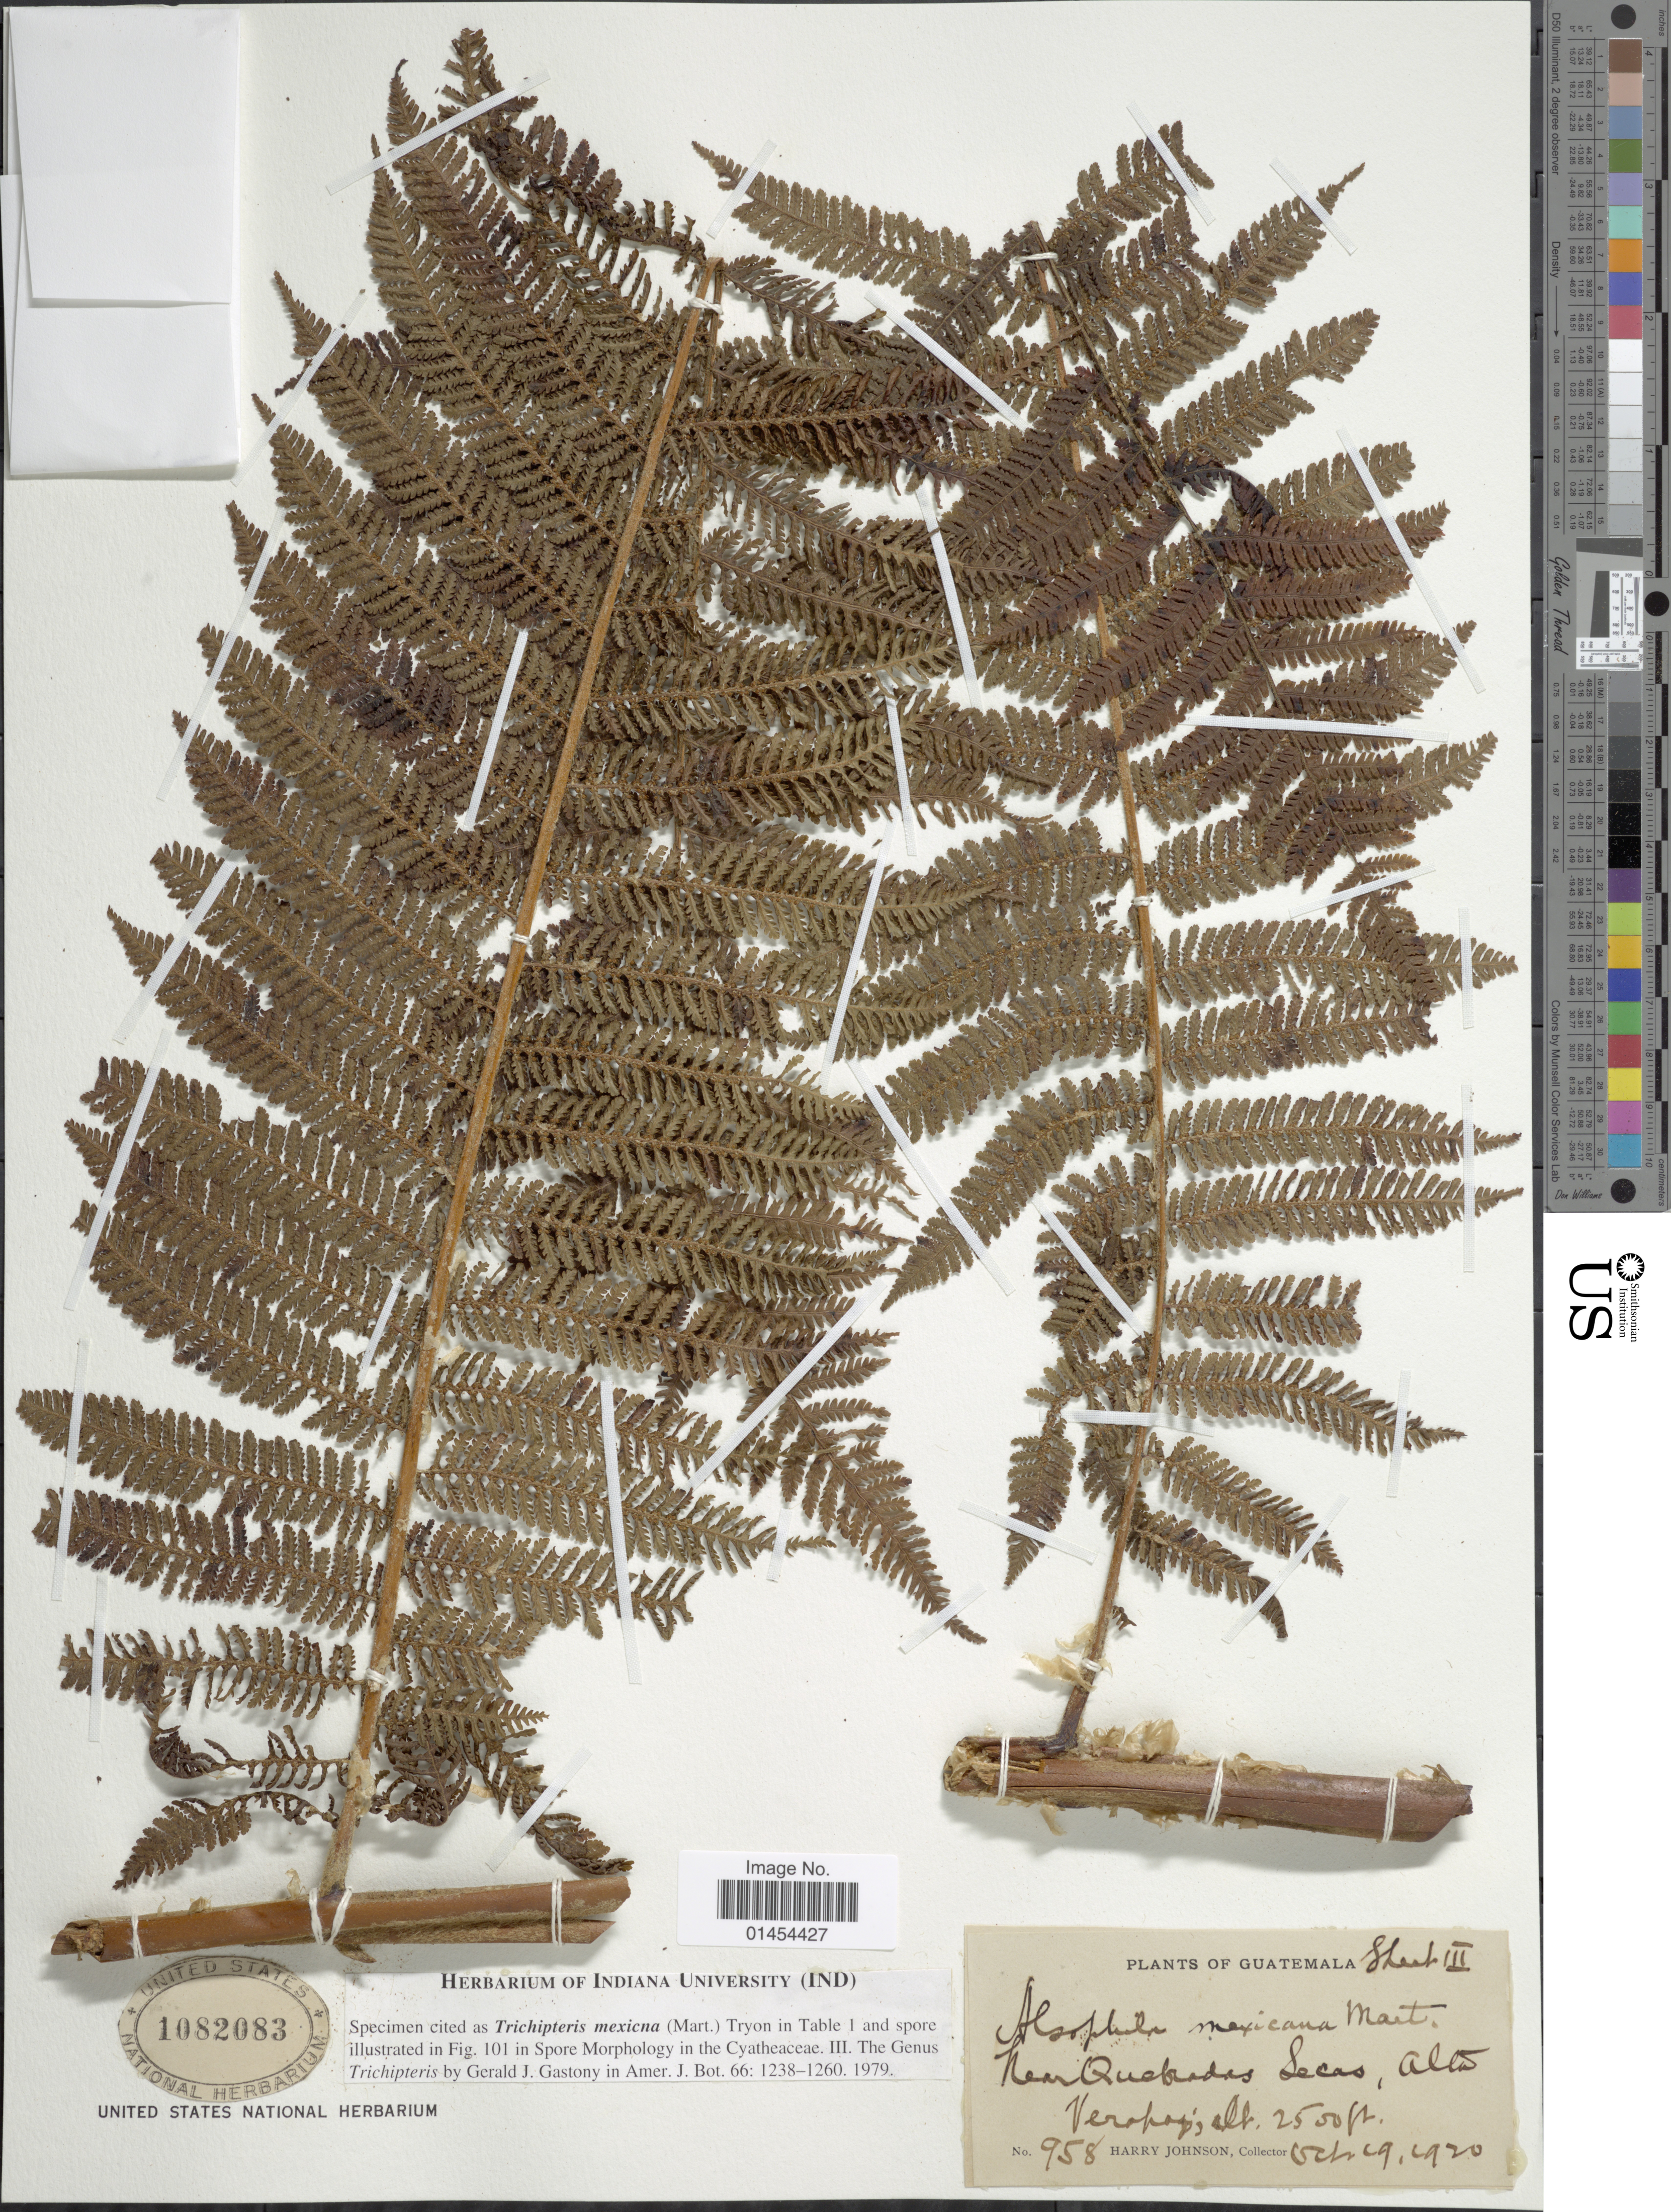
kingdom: Plantae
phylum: Tracheophyta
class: Polypodiopsida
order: Cyatheales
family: Cyatheaceae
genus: Alsophila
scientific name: Alsophila firma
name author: (Baker) D.S. Conant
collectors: H. Johnson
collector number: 958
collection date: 1920-10-19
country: Guatemala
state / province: Alta Verapaz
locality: Near Quebradas Secas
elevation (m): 762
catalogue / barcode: US 1082083